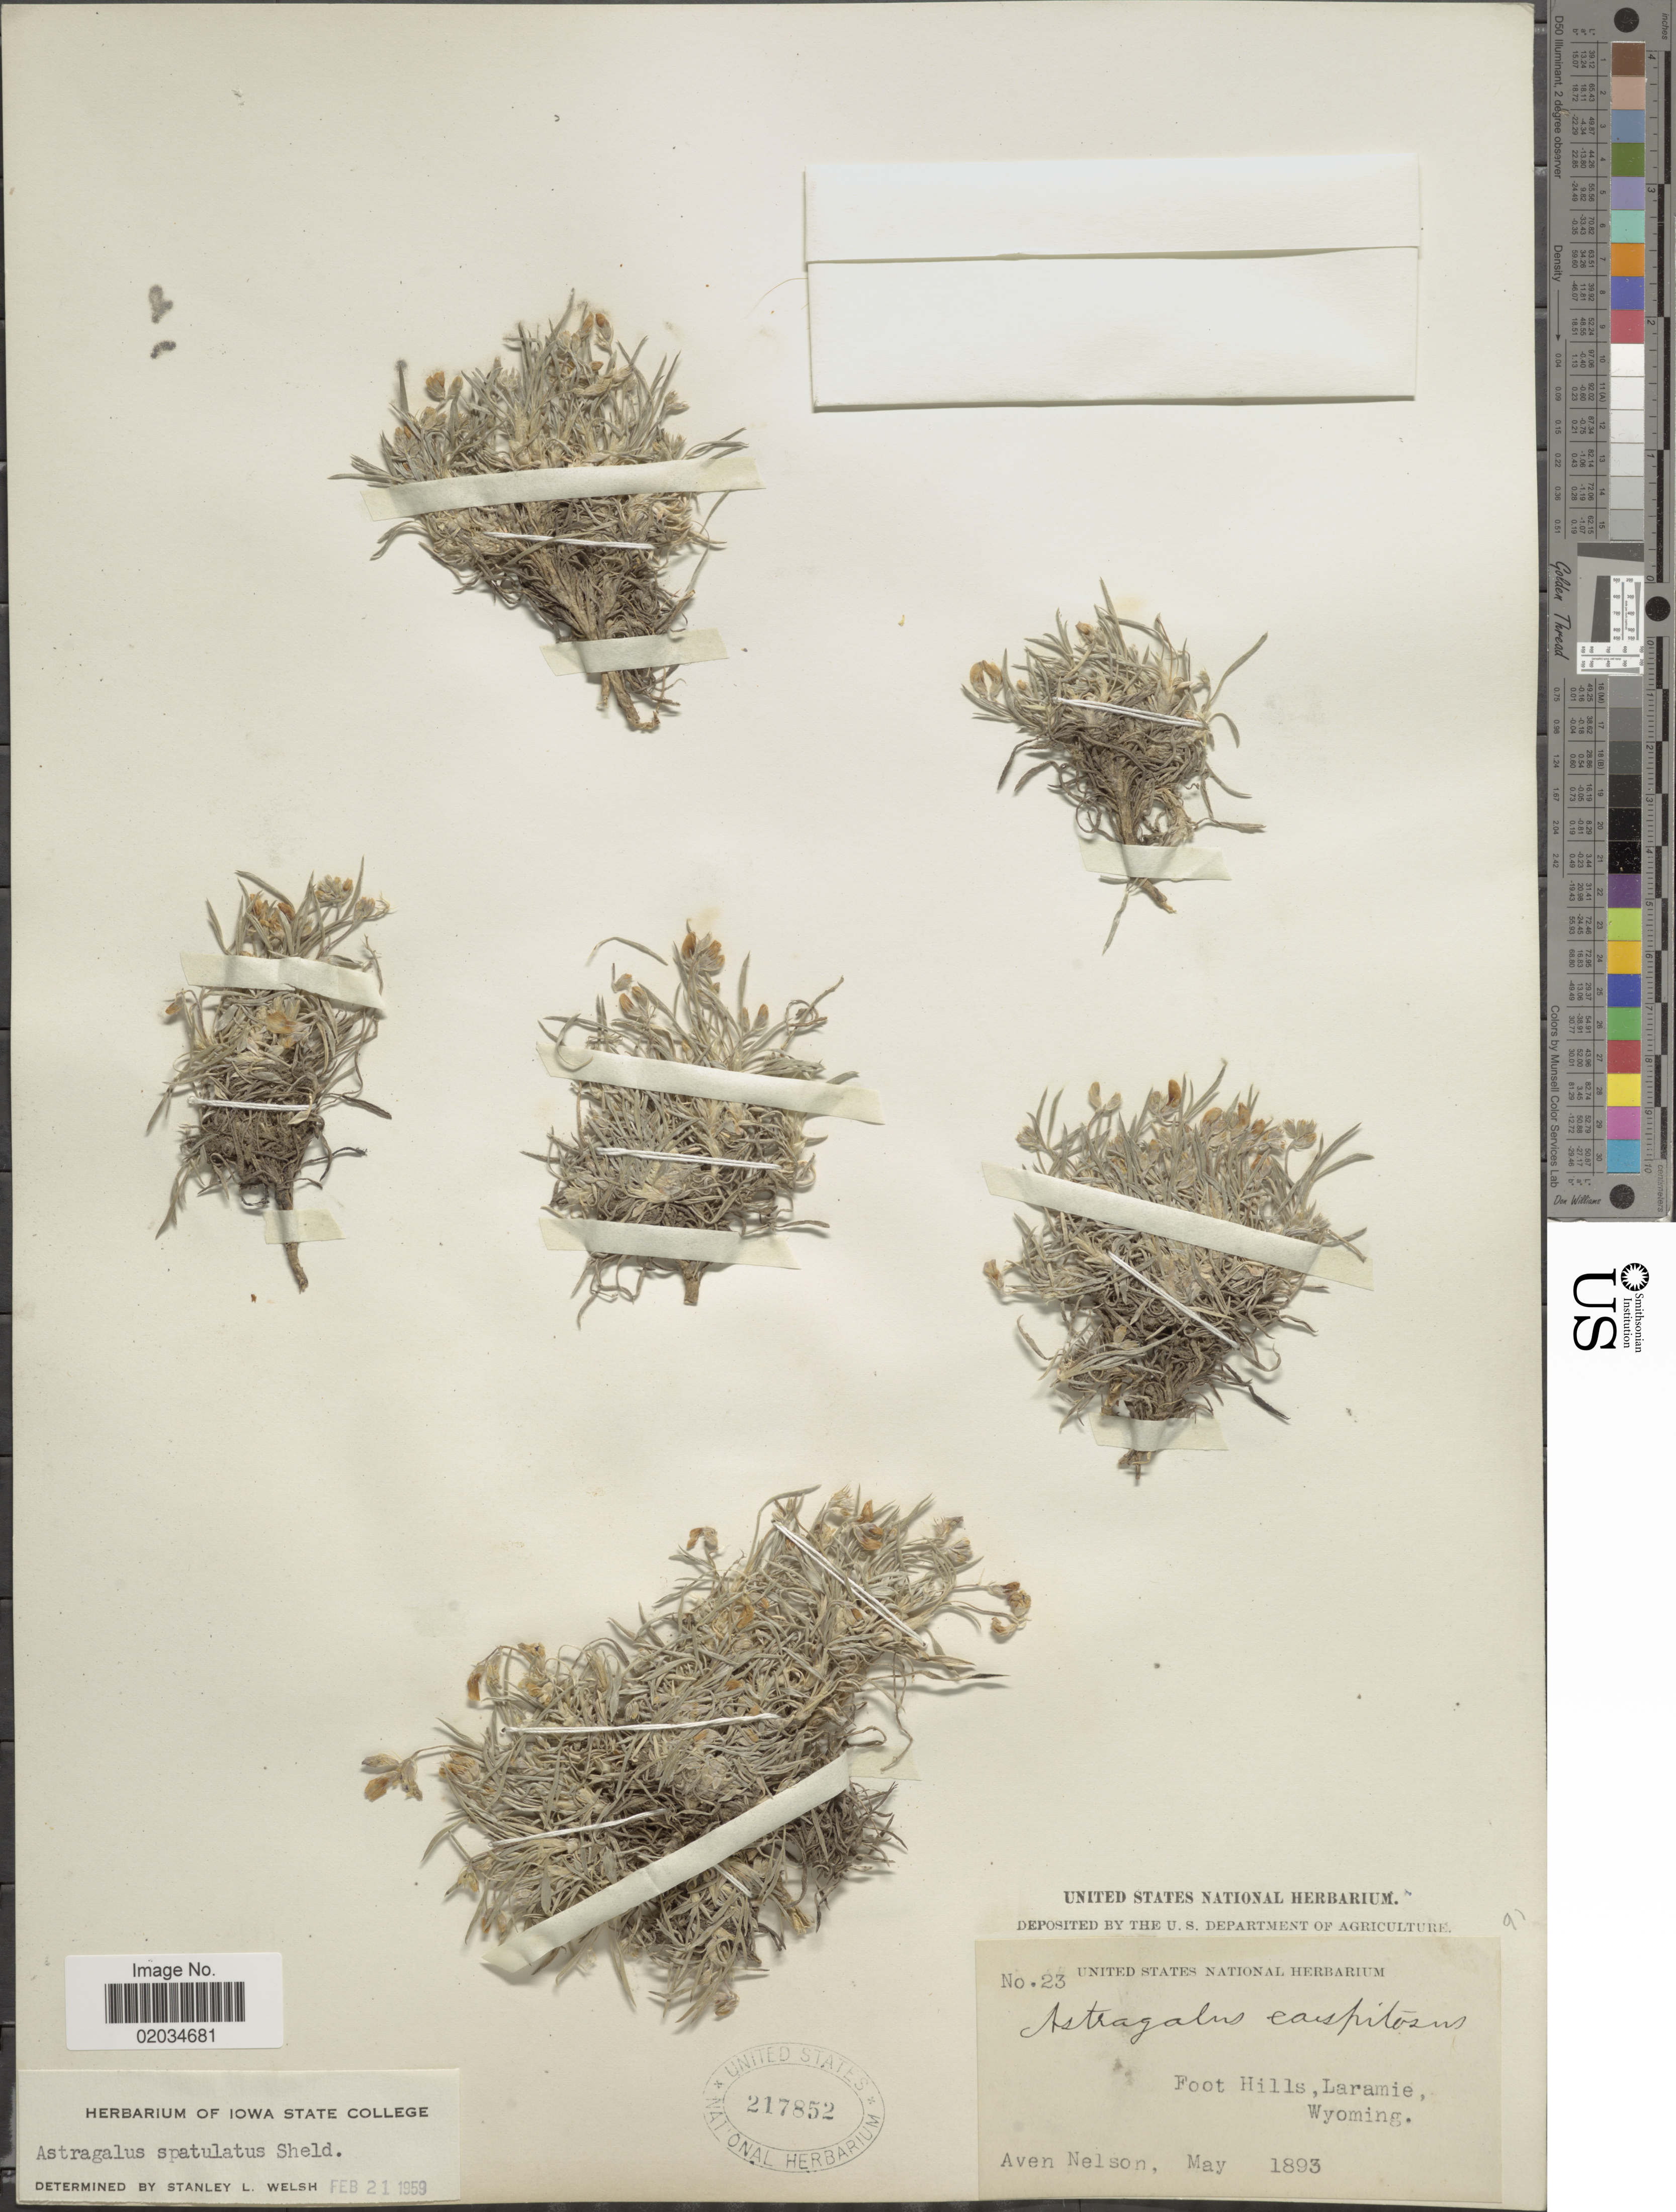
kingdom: Plantae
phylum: Tracheophyta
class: Magnoliopsida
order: Fabales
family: Fabaceae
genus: Astragalus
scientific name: Astragalus spatulatus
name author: E. Sheld.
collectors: A. Nelson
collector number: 23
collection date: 1893-05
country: United States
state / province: Wyoming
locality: Foot Hills, Laramie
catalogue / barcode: US 217852